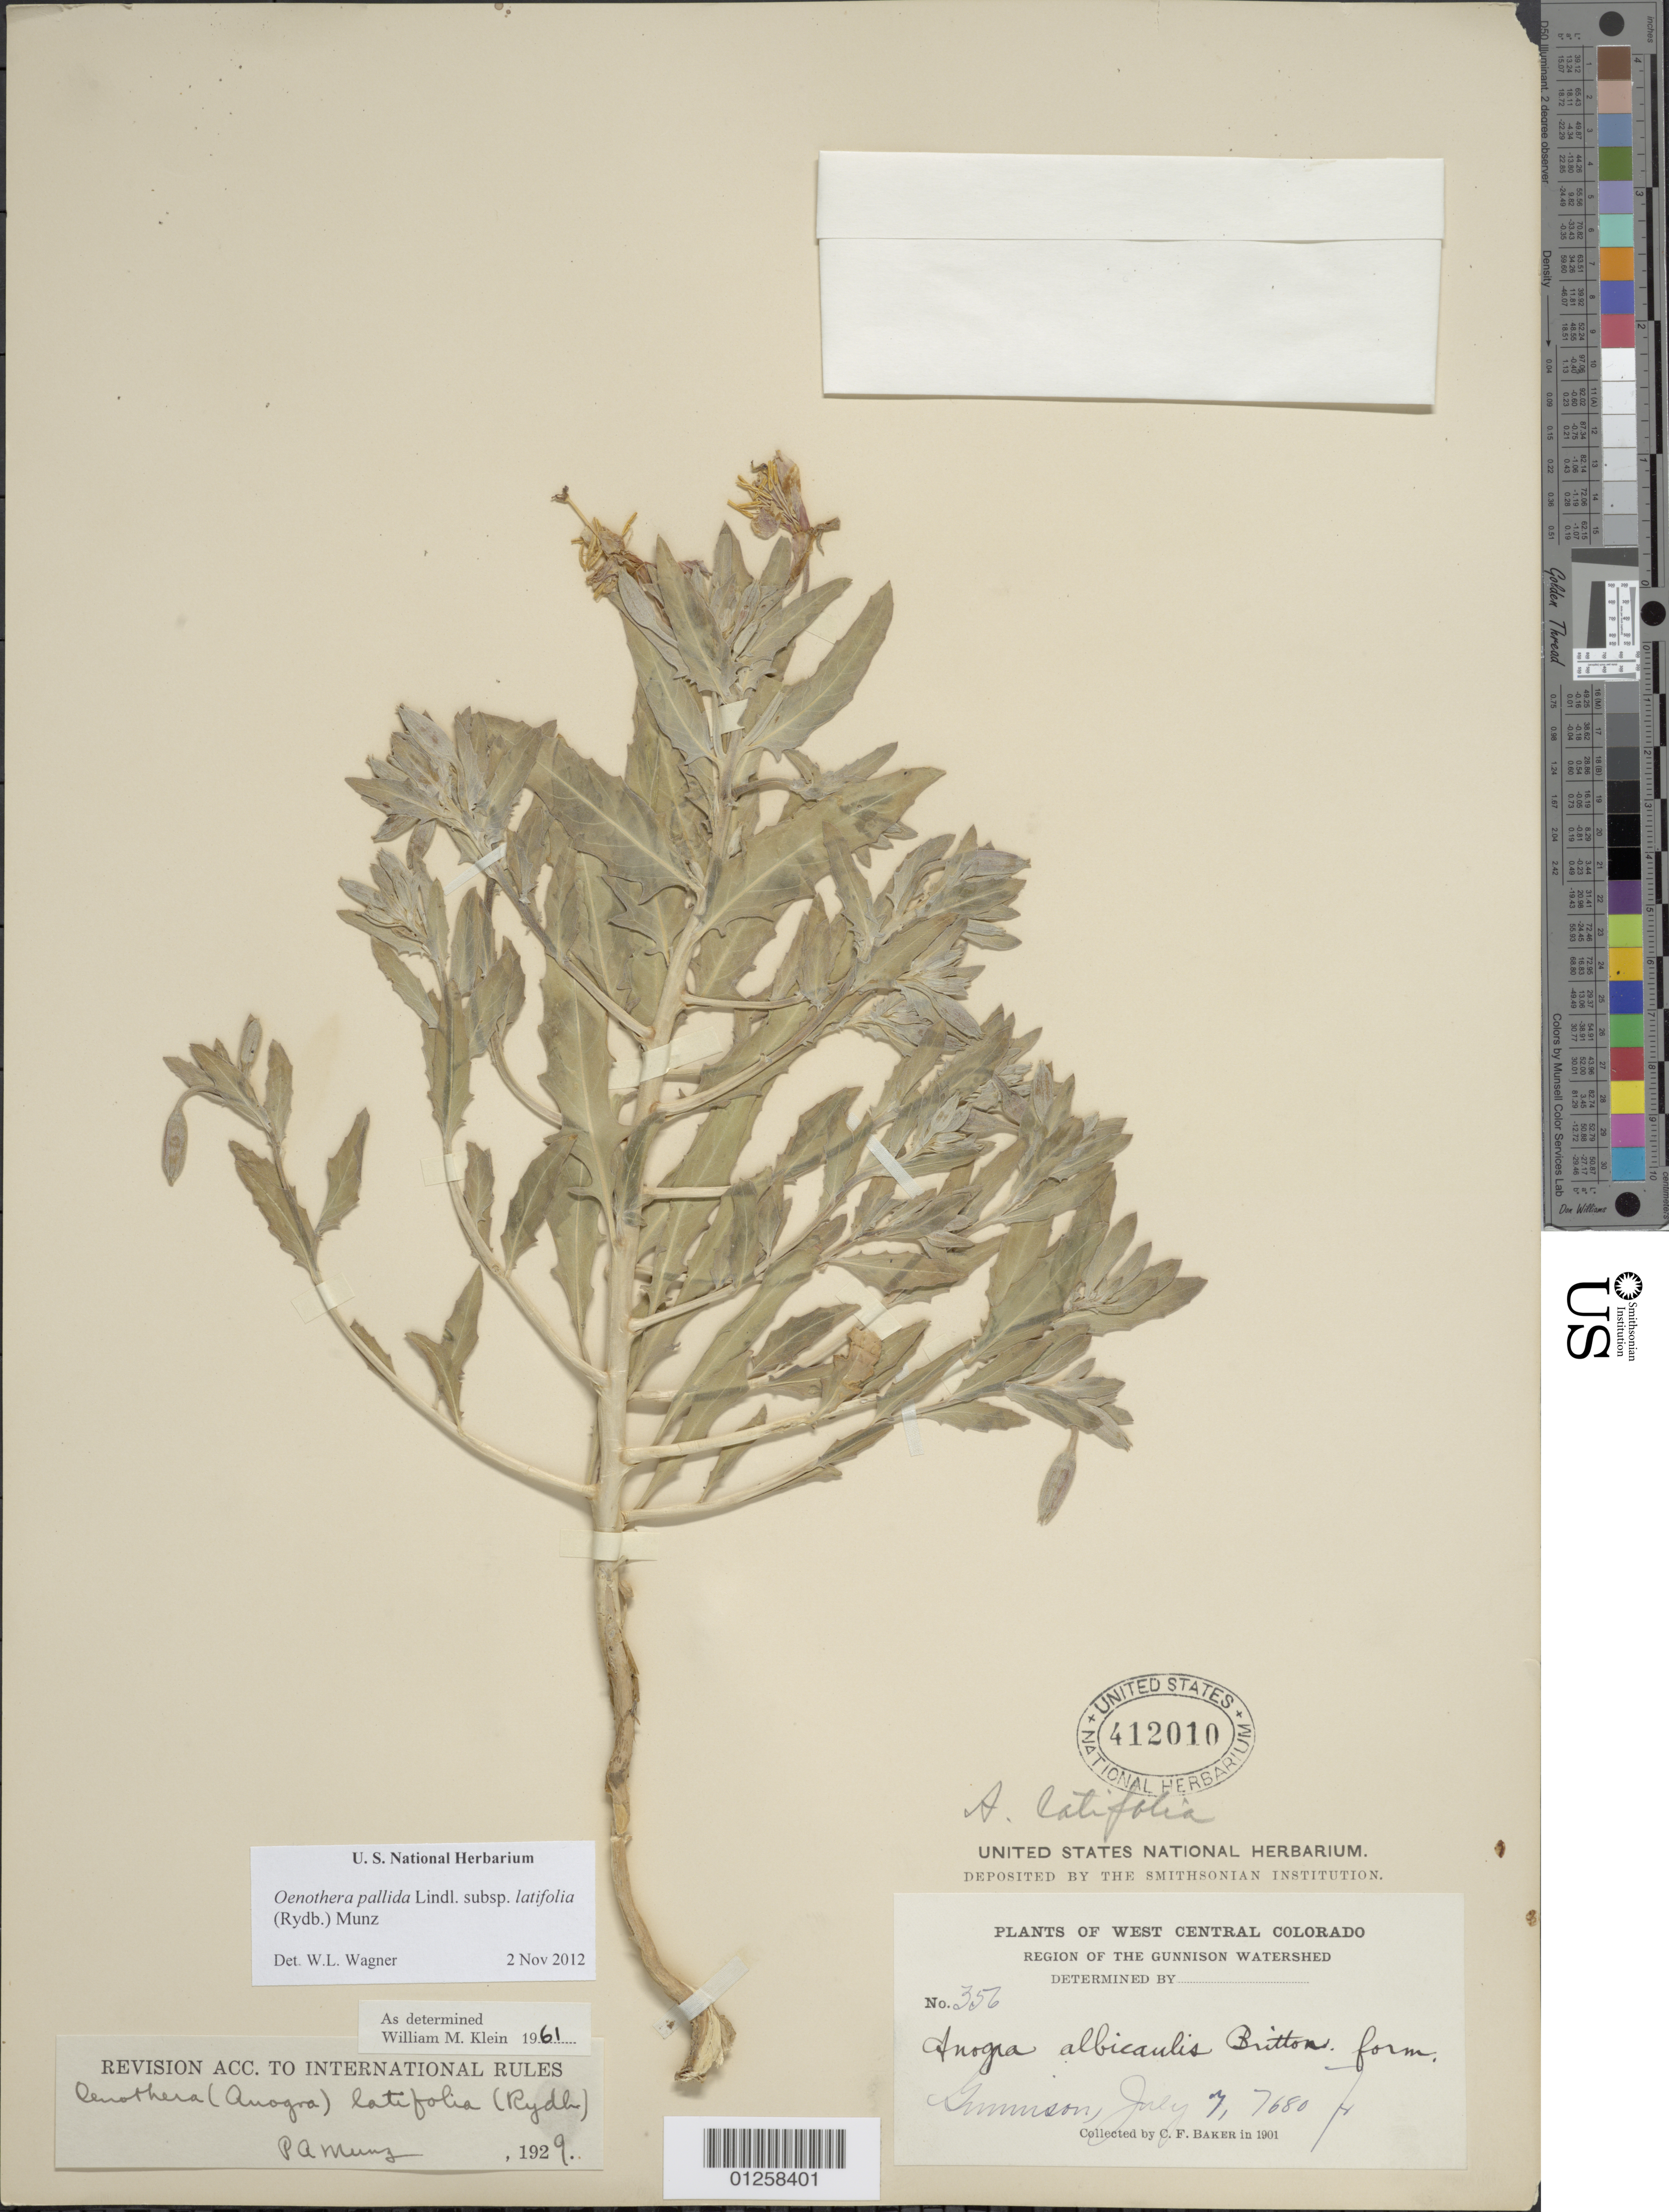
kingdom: Plantae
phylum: Tracheophyta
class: Magnoliopsida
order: Myrtales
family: Onagraceae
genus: Oenothera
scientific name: Oenothera pallida subsp. latifolia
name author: (Rydb.) Munz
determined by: Wagner, W. L., (BOT), Smithsonian Institution - National Museum of Natural History (UNITED STATES)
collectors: C. F. Baker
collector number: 356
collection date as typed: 07 Jul 1901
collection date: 1901-07-07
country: United States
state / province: Colorado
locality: Gunninson.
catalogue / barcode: US 412010